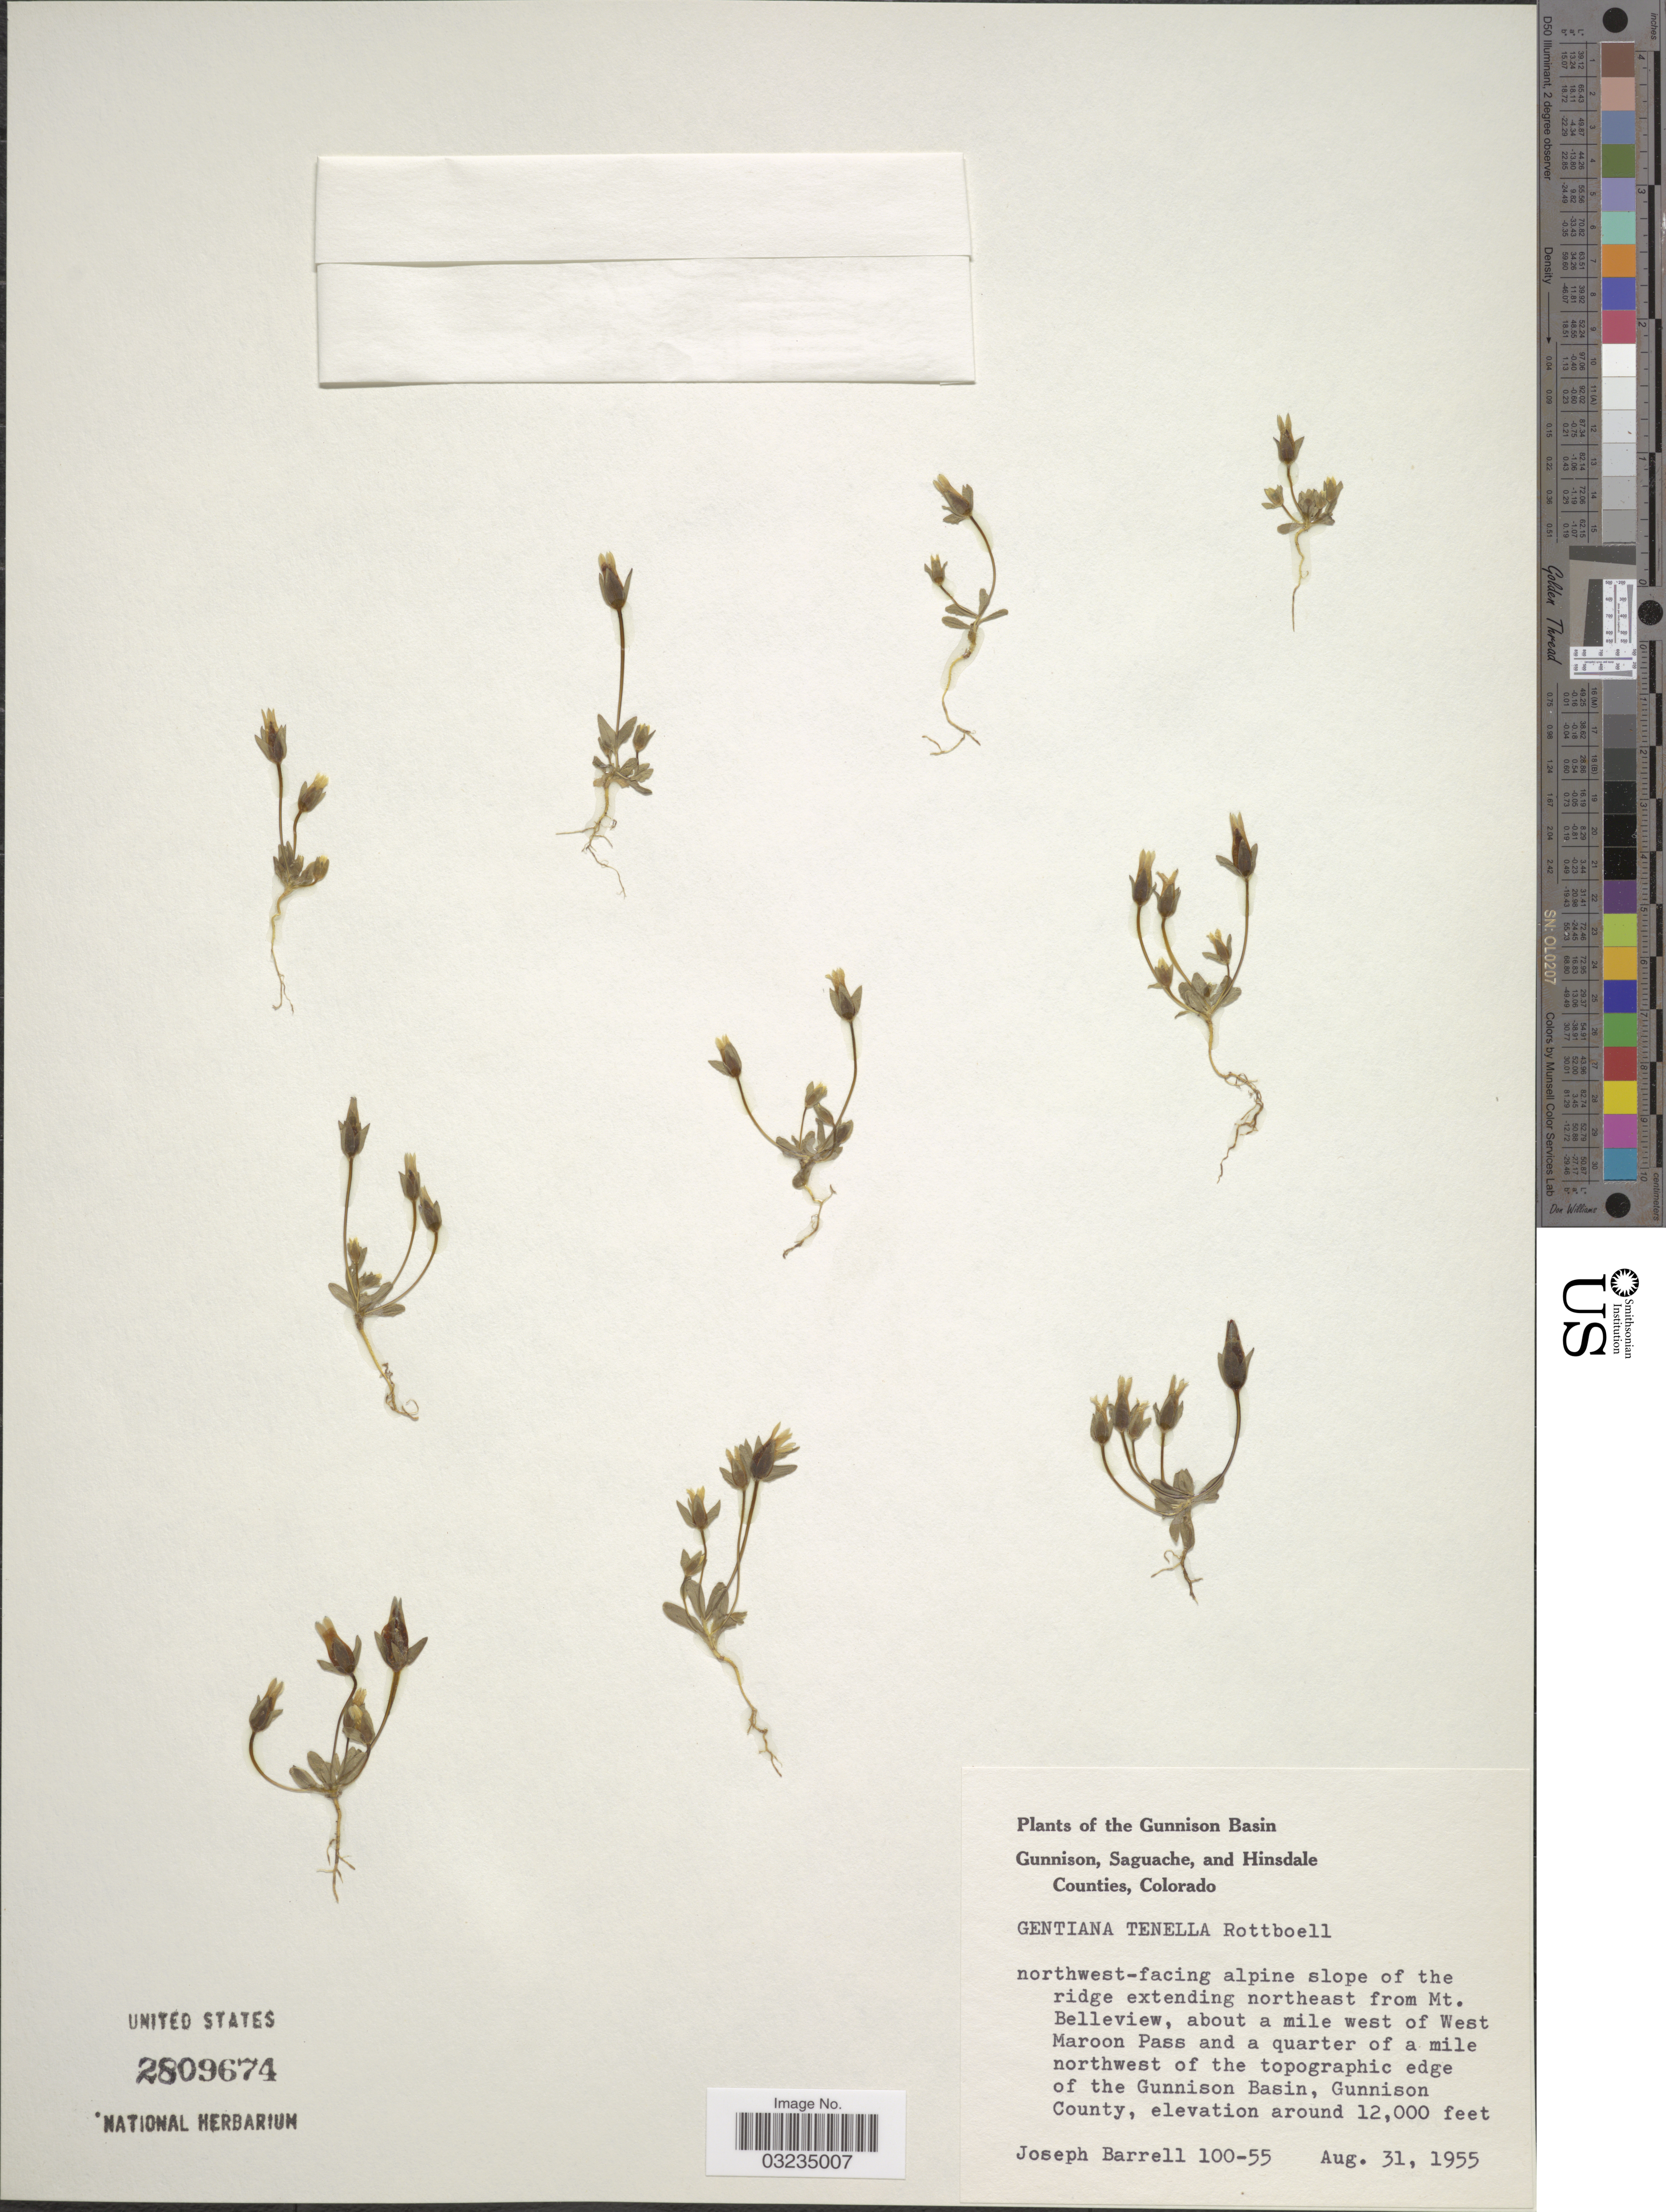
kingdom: Plantae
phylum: Tracheophyta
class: Magnoliopsida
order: Gentianales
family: Gentianaceae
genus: Gentiana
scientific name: Gentiana tenella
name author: Rottb.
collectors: J. Barrell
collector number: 100-55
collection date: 1955-08-31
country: United States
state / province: Colorado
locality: The Gunnison Basin. Northwest-facing alpine slope of the ridge extending northeast from Mt. Belleview, about a mile west of West Maroon Pass and a quarter of a mile northwest of the topographic edge of the Gunnison Basin, Gunnison County.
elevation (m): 3658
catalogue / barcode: US 2809674